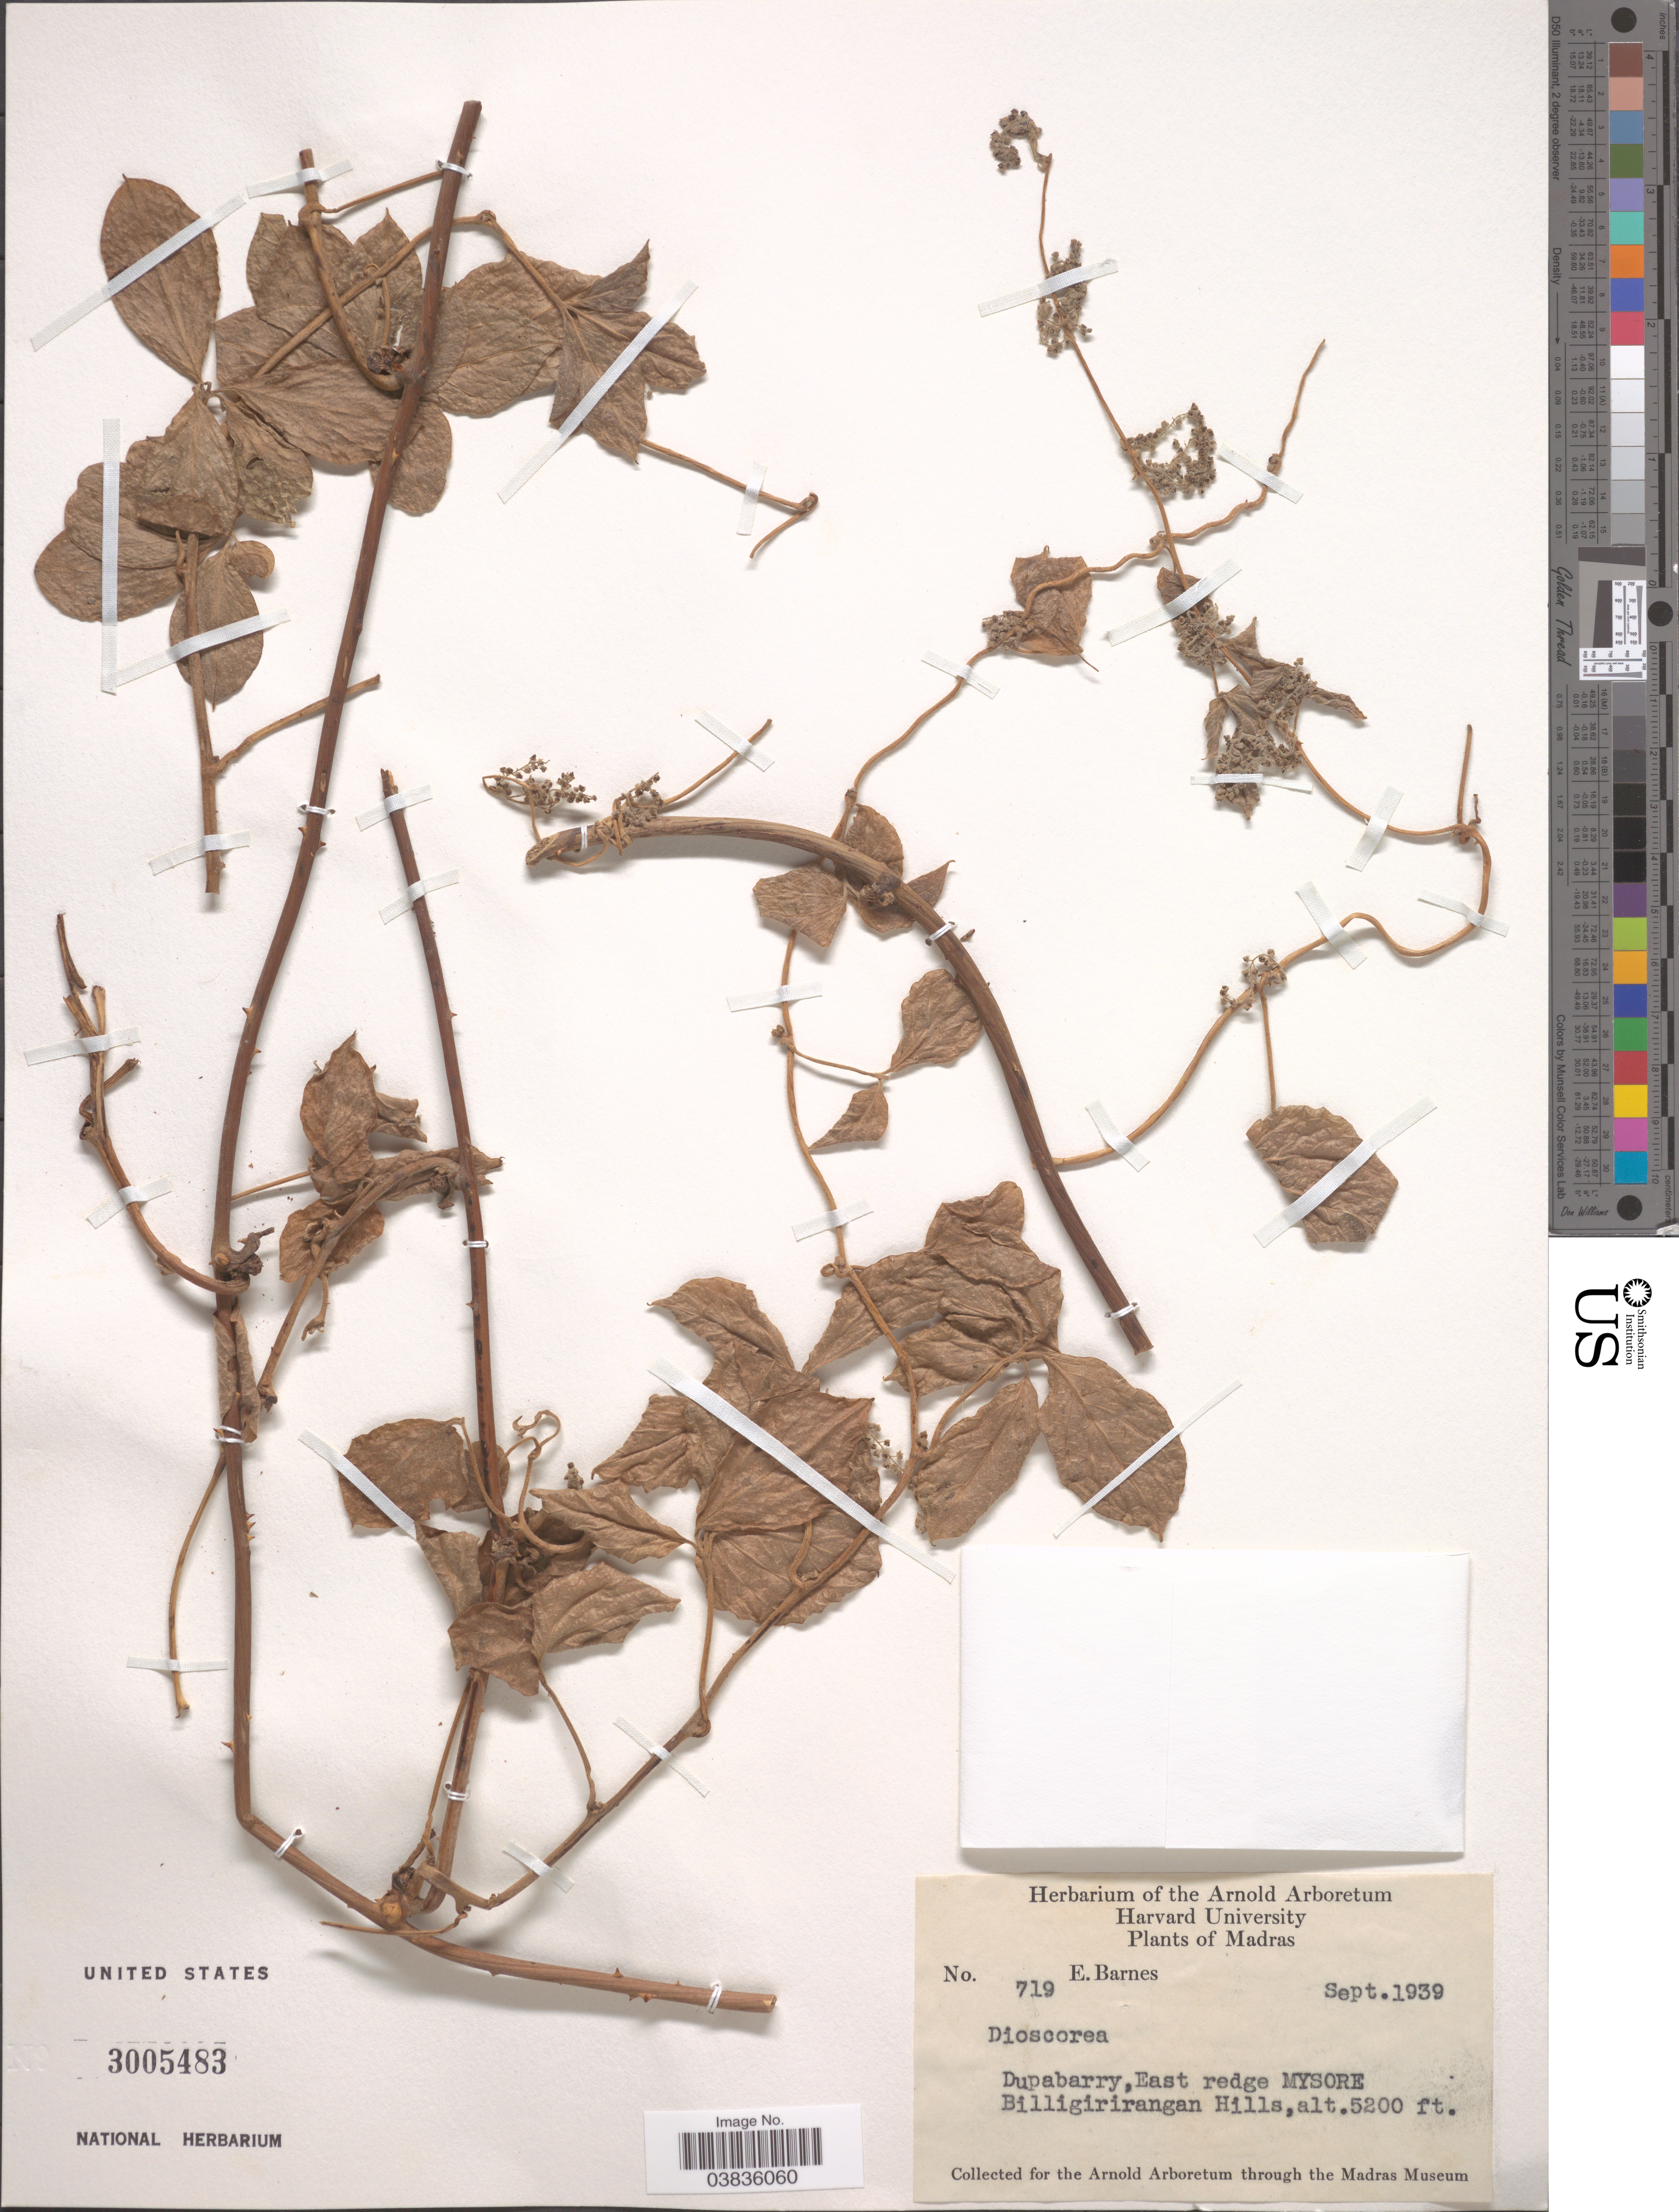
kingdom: Plantae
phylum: Tracheophyta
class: Liliopsida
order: Dioscoreales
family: Dioscoreaceae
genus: Dioscorea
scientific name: Dioscorea sp.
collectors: E. Barnes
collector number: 719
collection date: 1939-09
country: India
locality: Madras. Dupabarry, East redge Mysore. Billigirirangan Hills.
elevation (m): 1585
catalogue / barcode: US 3005483